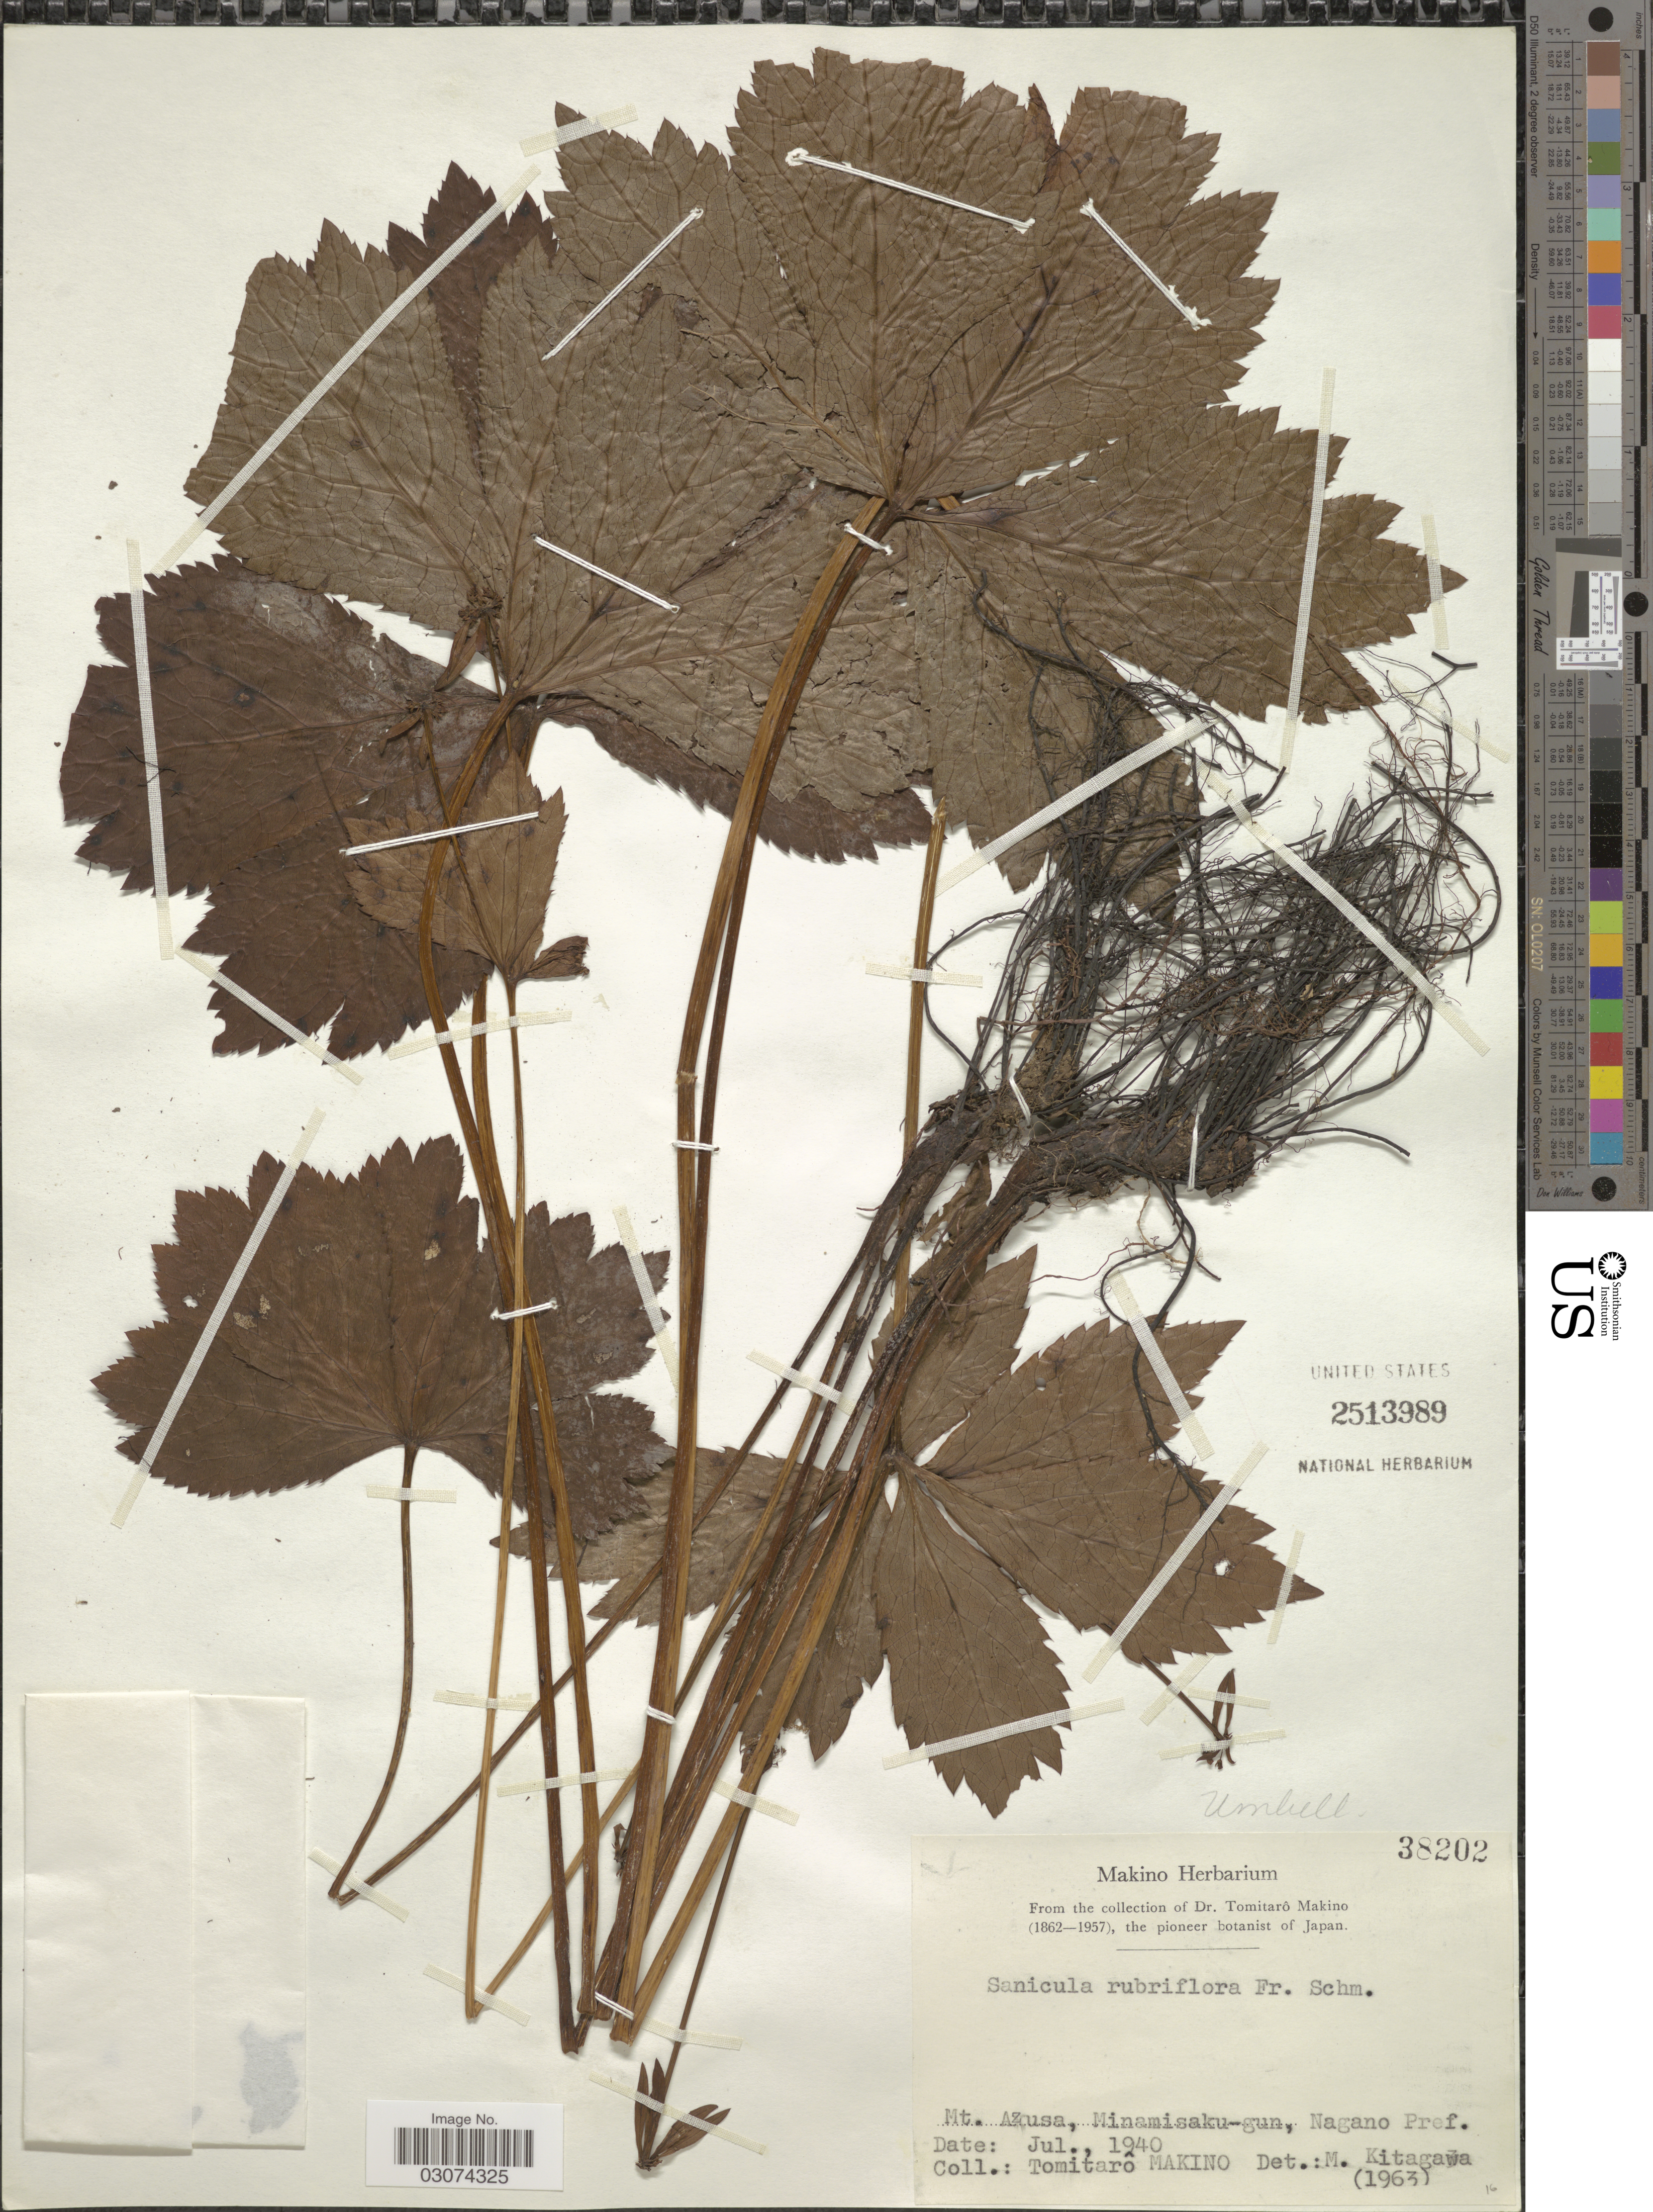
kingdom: Plantae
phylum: Tracheophyta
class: Magnoliopsida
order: Apiales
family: Apiaceae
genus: Sanicula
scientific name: Sanicula rubriflora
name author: F. Schmidt ex Maxim.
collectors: T. Makino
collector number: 38202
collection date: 1940-07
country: Japan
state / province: Nagano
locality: Mt. Azusa, Minamisaku-gun, Nagano Pref.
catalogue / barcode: US 2513989